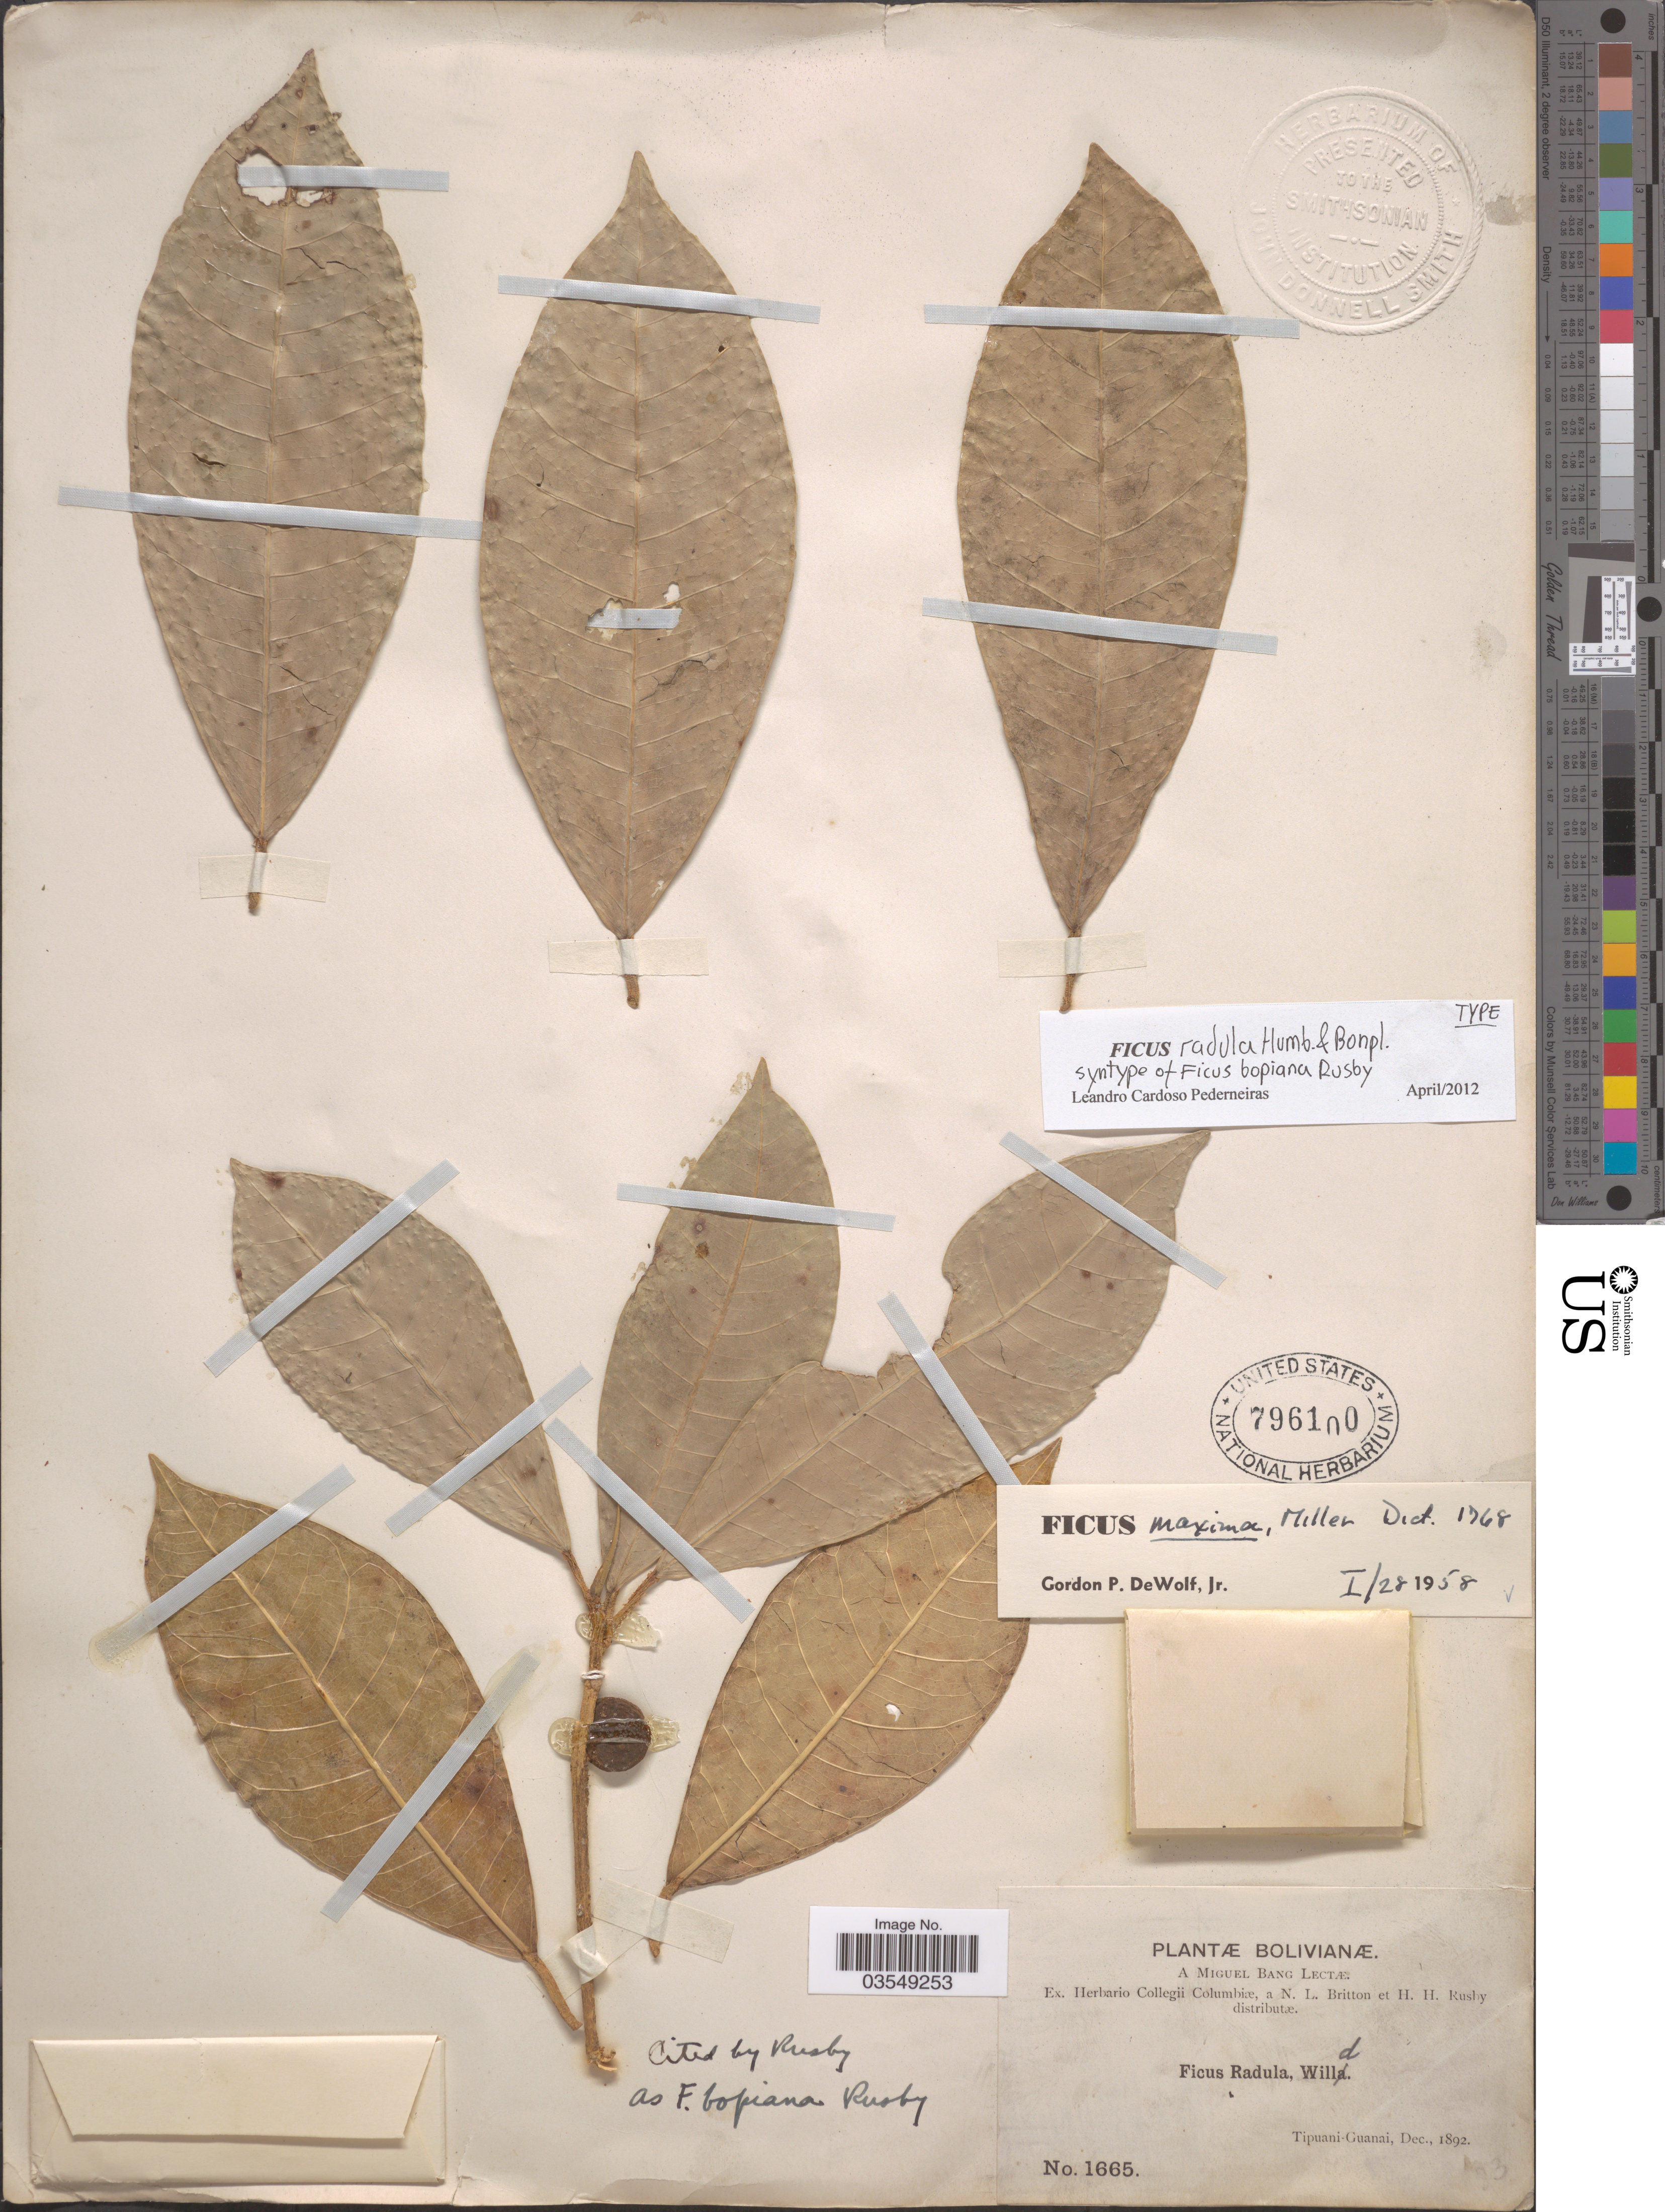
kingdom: Plantae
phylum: Tracheophyta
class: Magnoliopsida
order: Rosales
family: Moraceae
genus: Ficus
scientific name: Ficus radula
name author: Humb. & Bonpl. ex Willd.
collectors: M. Bang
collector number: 1665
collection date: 1892-12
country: Bolivia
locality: Tipuani-Guanai.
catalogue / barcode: US 796100